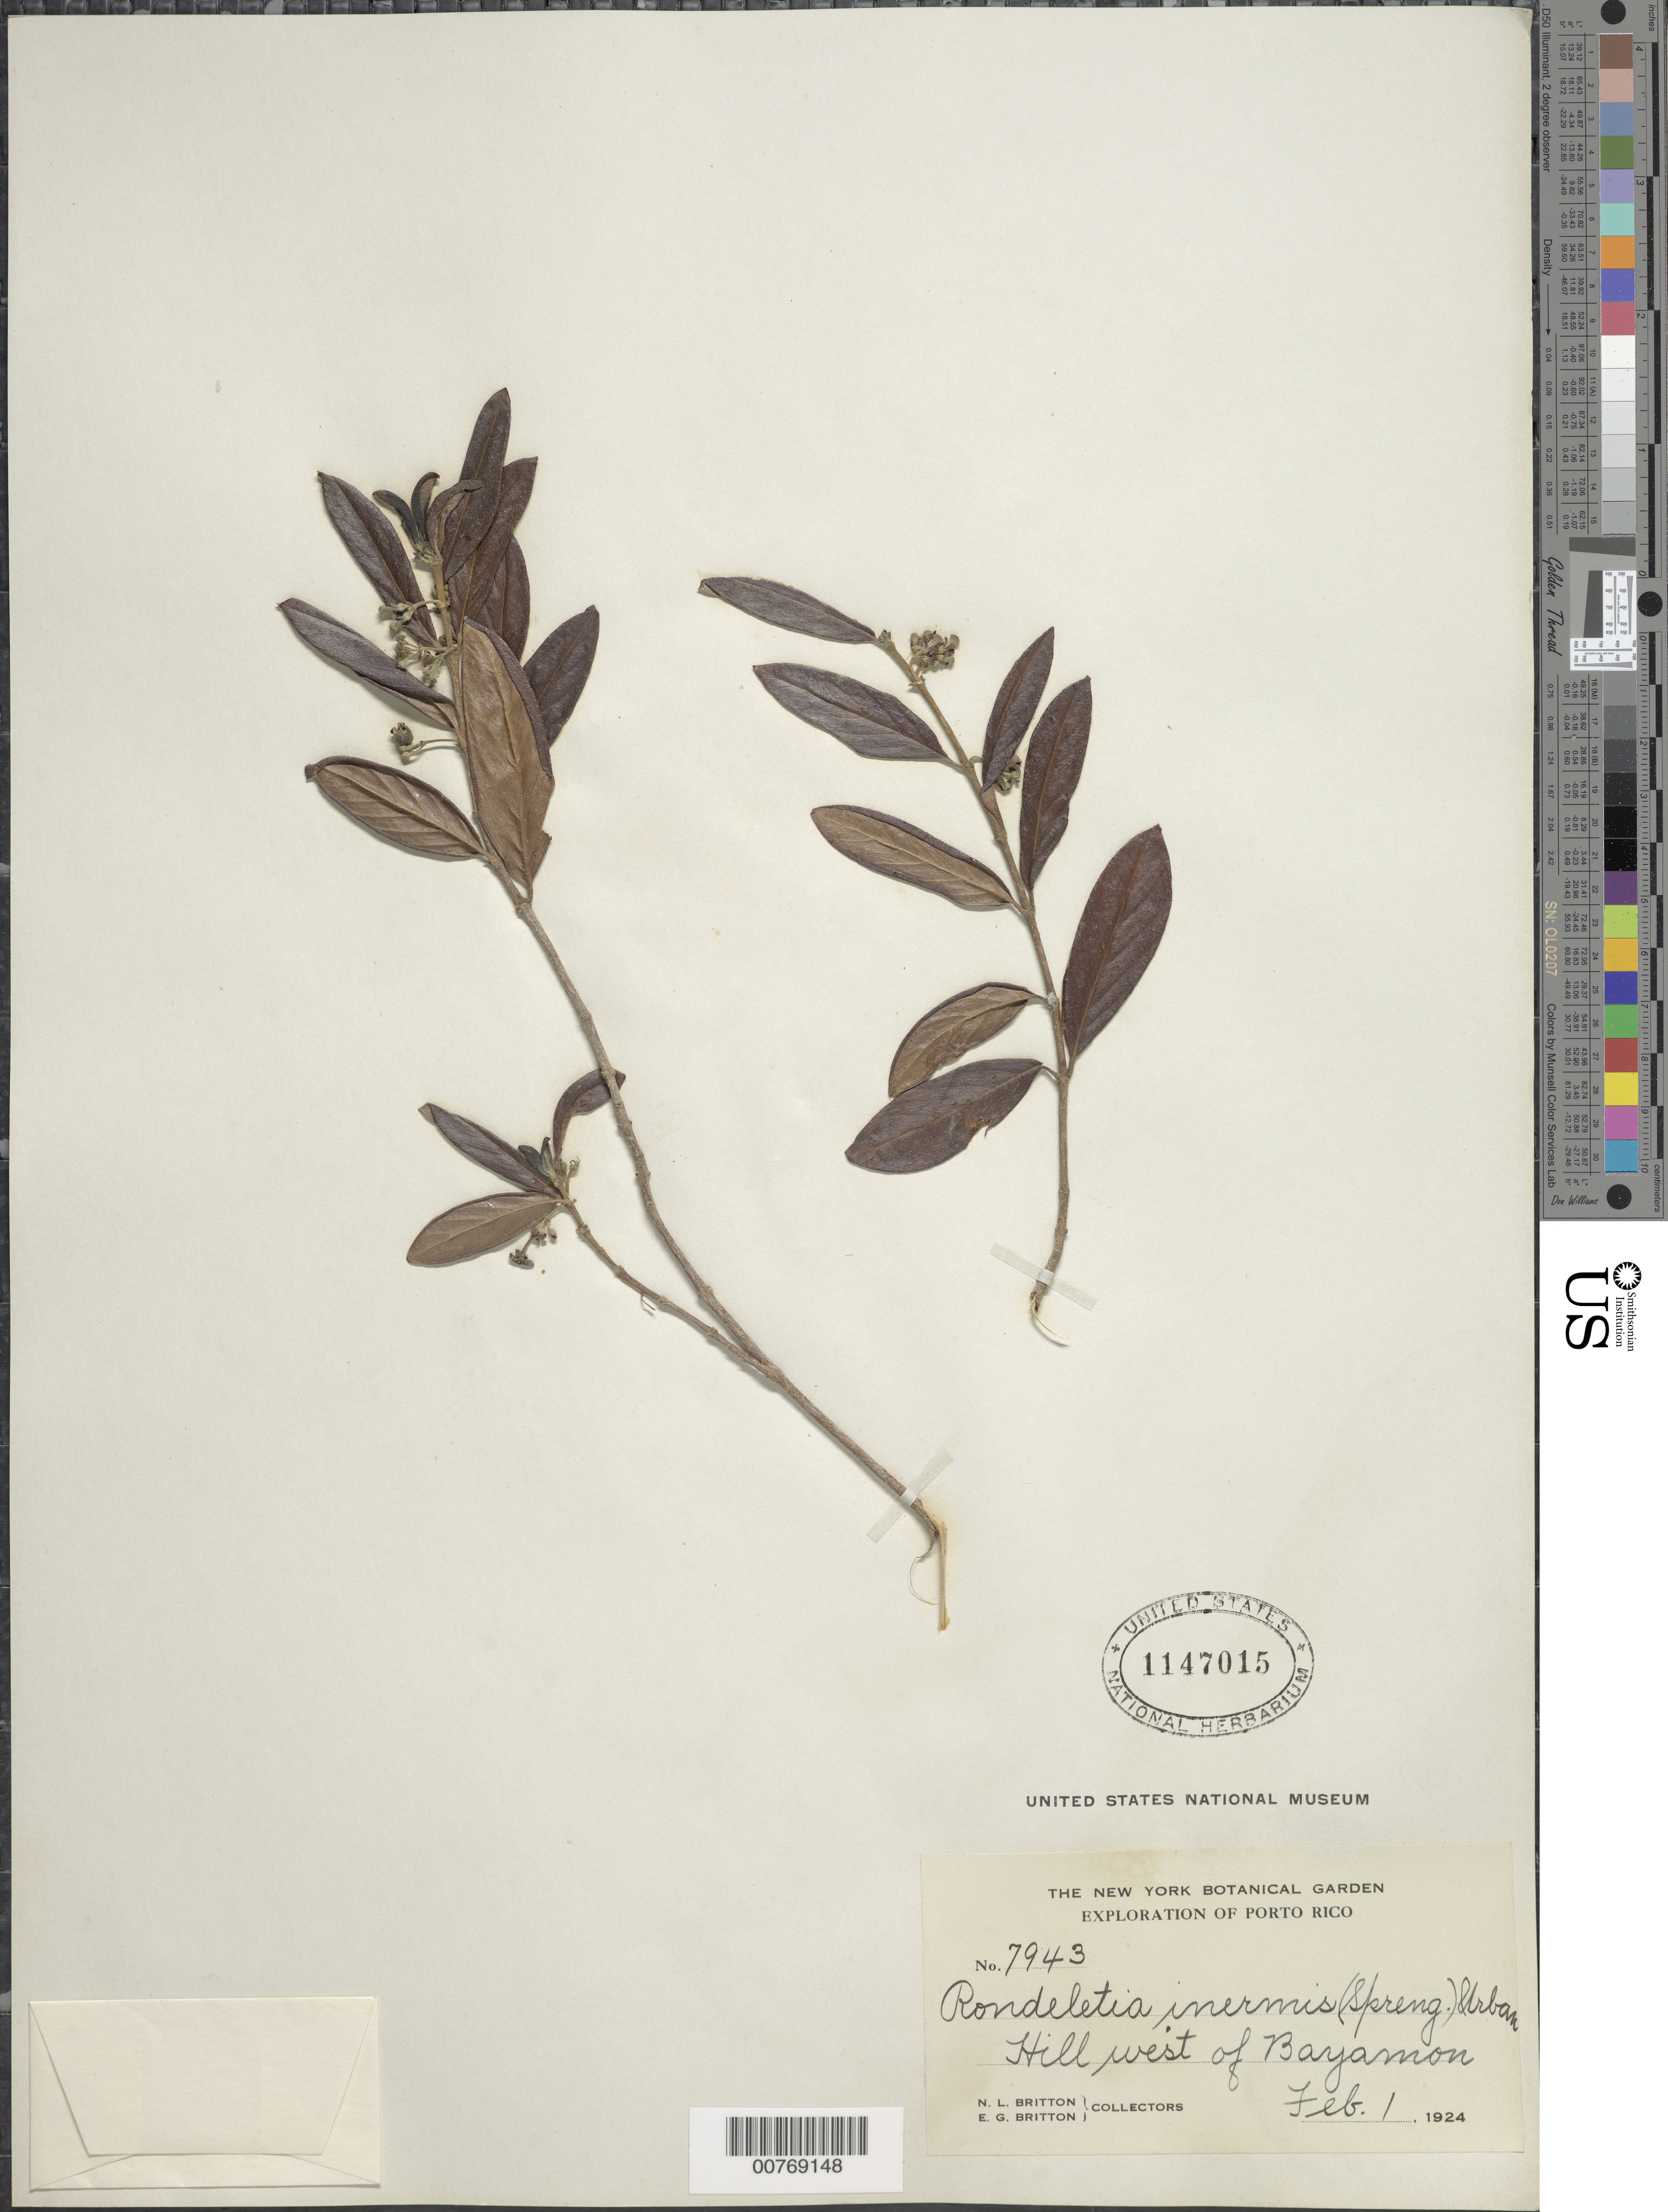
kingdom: Plantae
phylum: Tracheophyta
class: Magnoliopsida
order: Gentianales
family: Rubiaceae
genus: Rondeletia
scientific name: Rondeletia inermis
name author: (Spreng.) Krug & Urb.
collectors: N. Britton & E. G. Britton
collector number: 7943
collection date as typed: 01 Feb 1924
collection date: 1924-02-01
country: Puerto Rico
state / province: Bayamón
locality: Hill west of Bayamon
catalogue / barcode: US 1147015